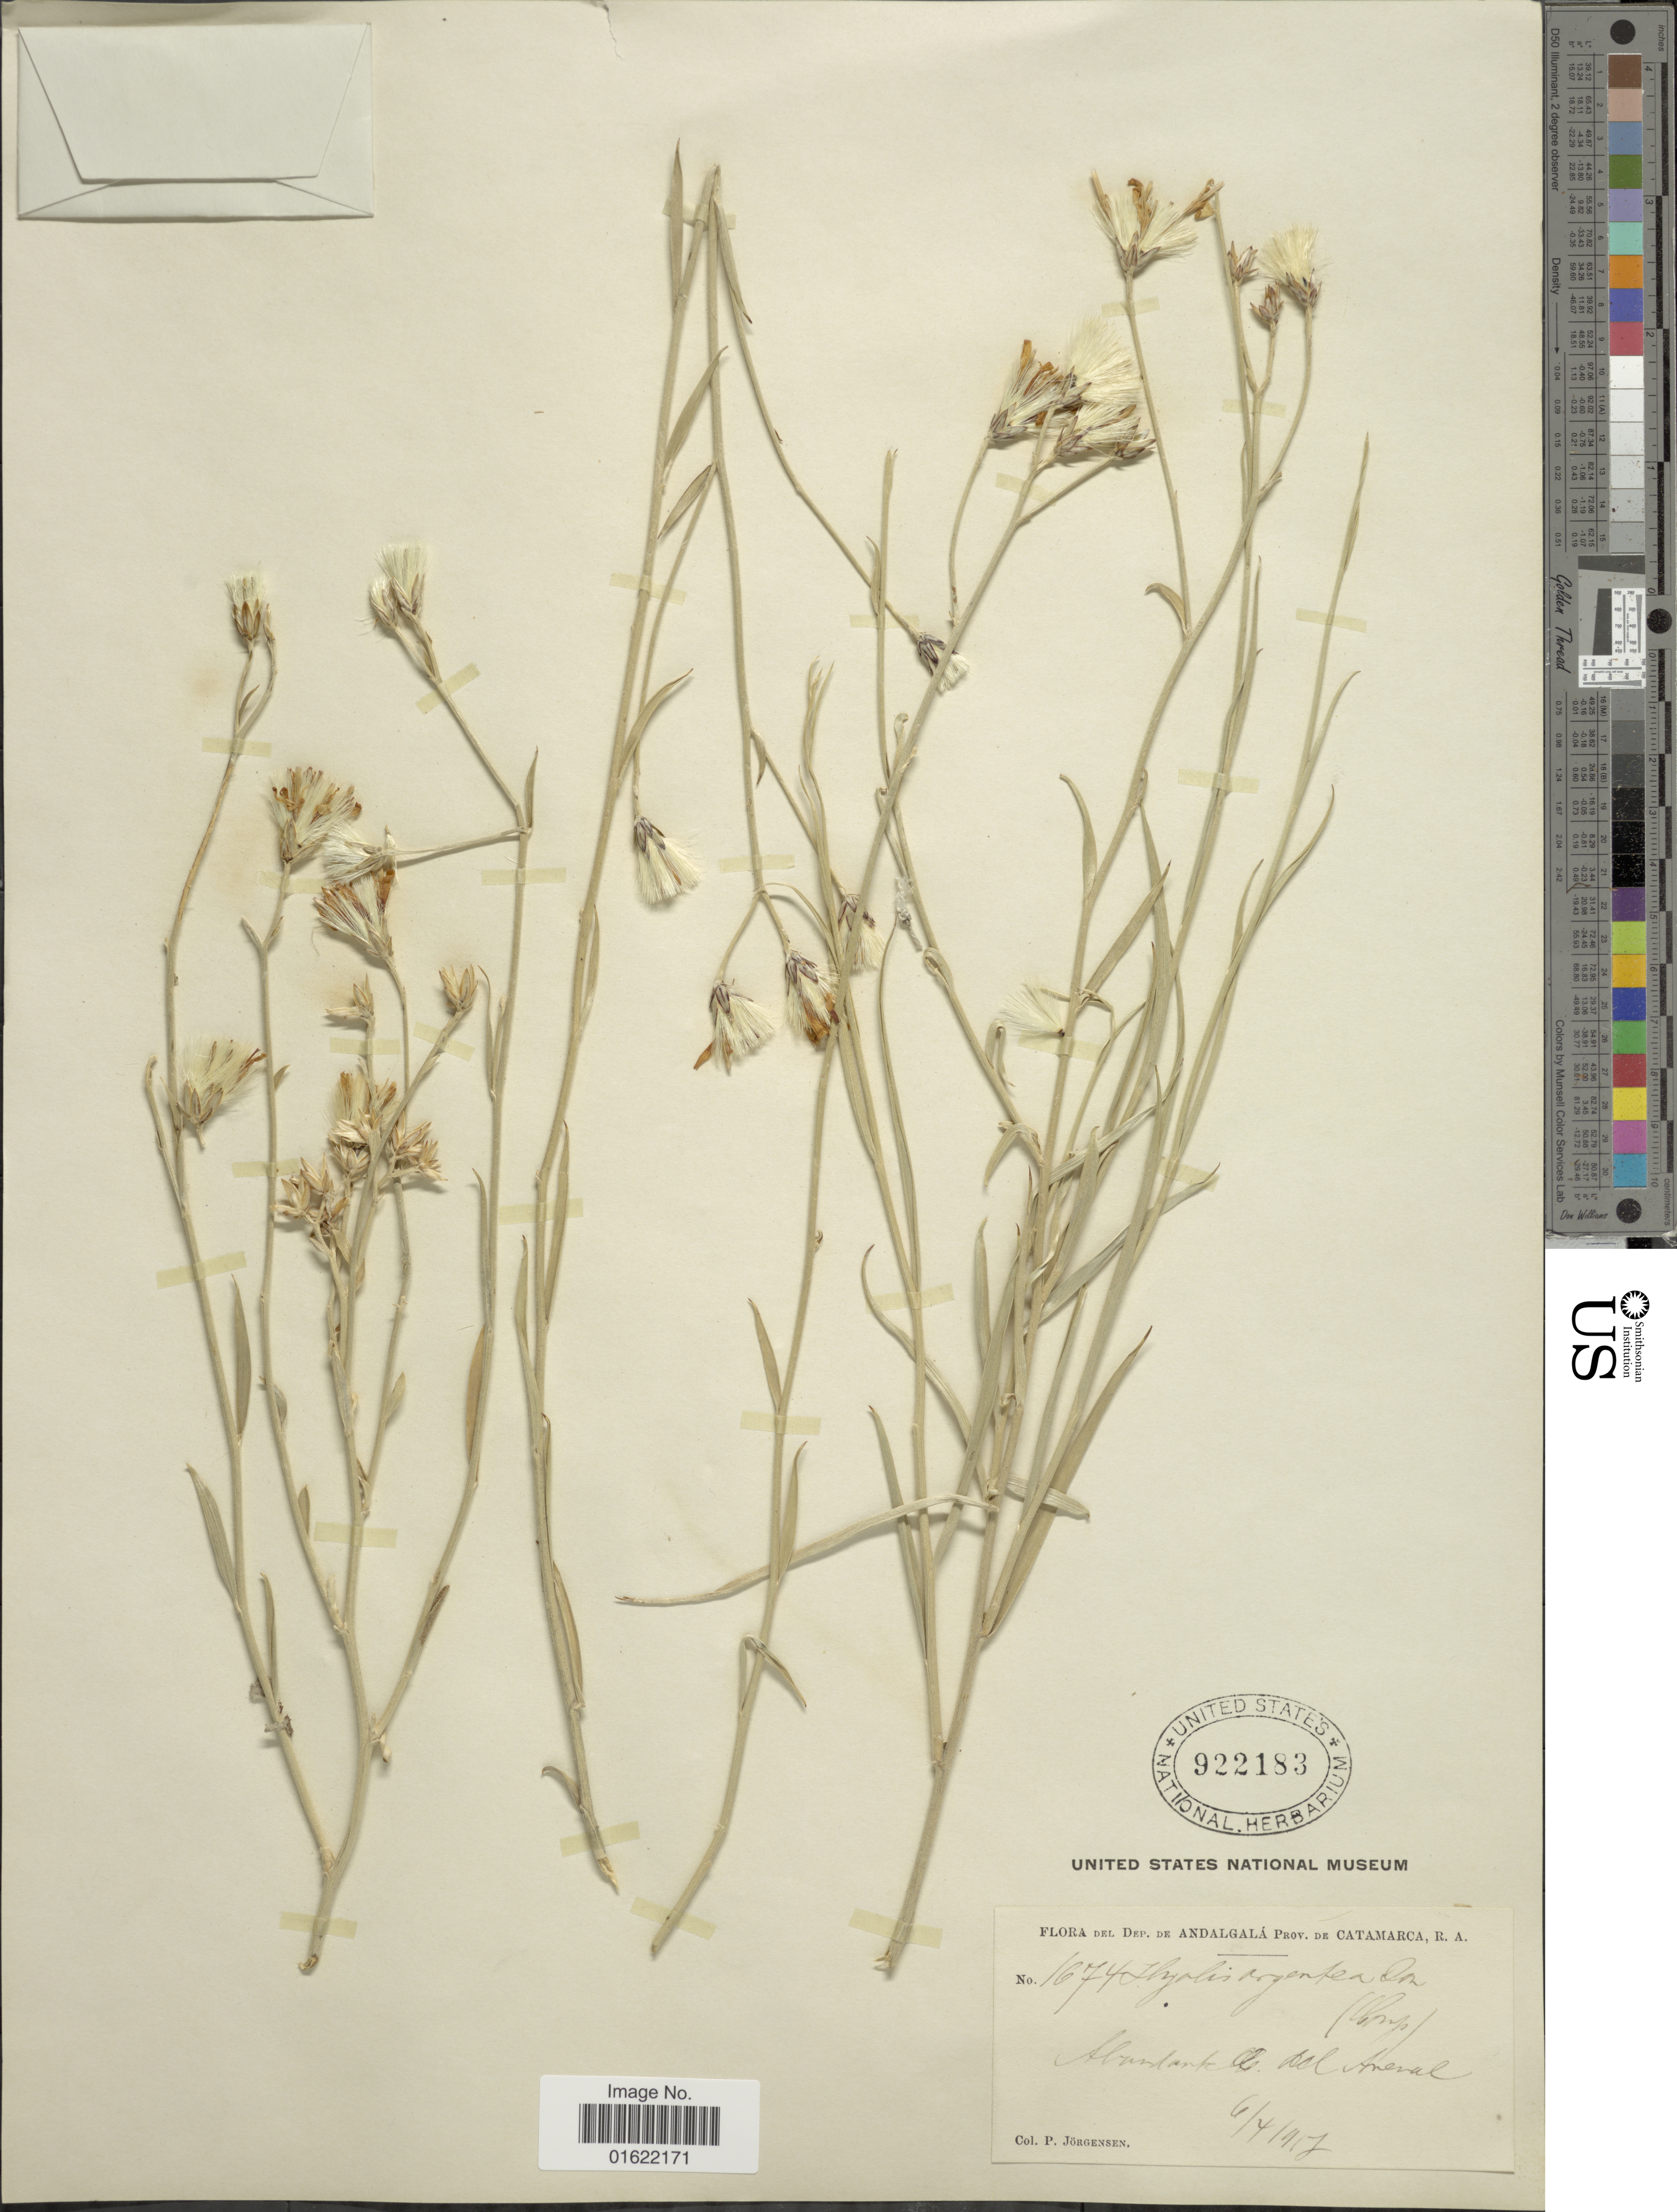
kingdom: Plantae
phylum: Tracheophyta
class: Magnoliopsida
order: Asterales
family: Asteraceae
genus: Hyalis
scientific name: Hyalis argentea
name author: D. Don ex Hook. & Arn.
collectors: P. Jörgensen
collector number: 167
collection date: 1917-04-06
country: Argentina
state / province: Catamarca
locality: Del. dep. de Andalgala Prov. de Catamarca, R. A.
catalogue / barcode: US 922183